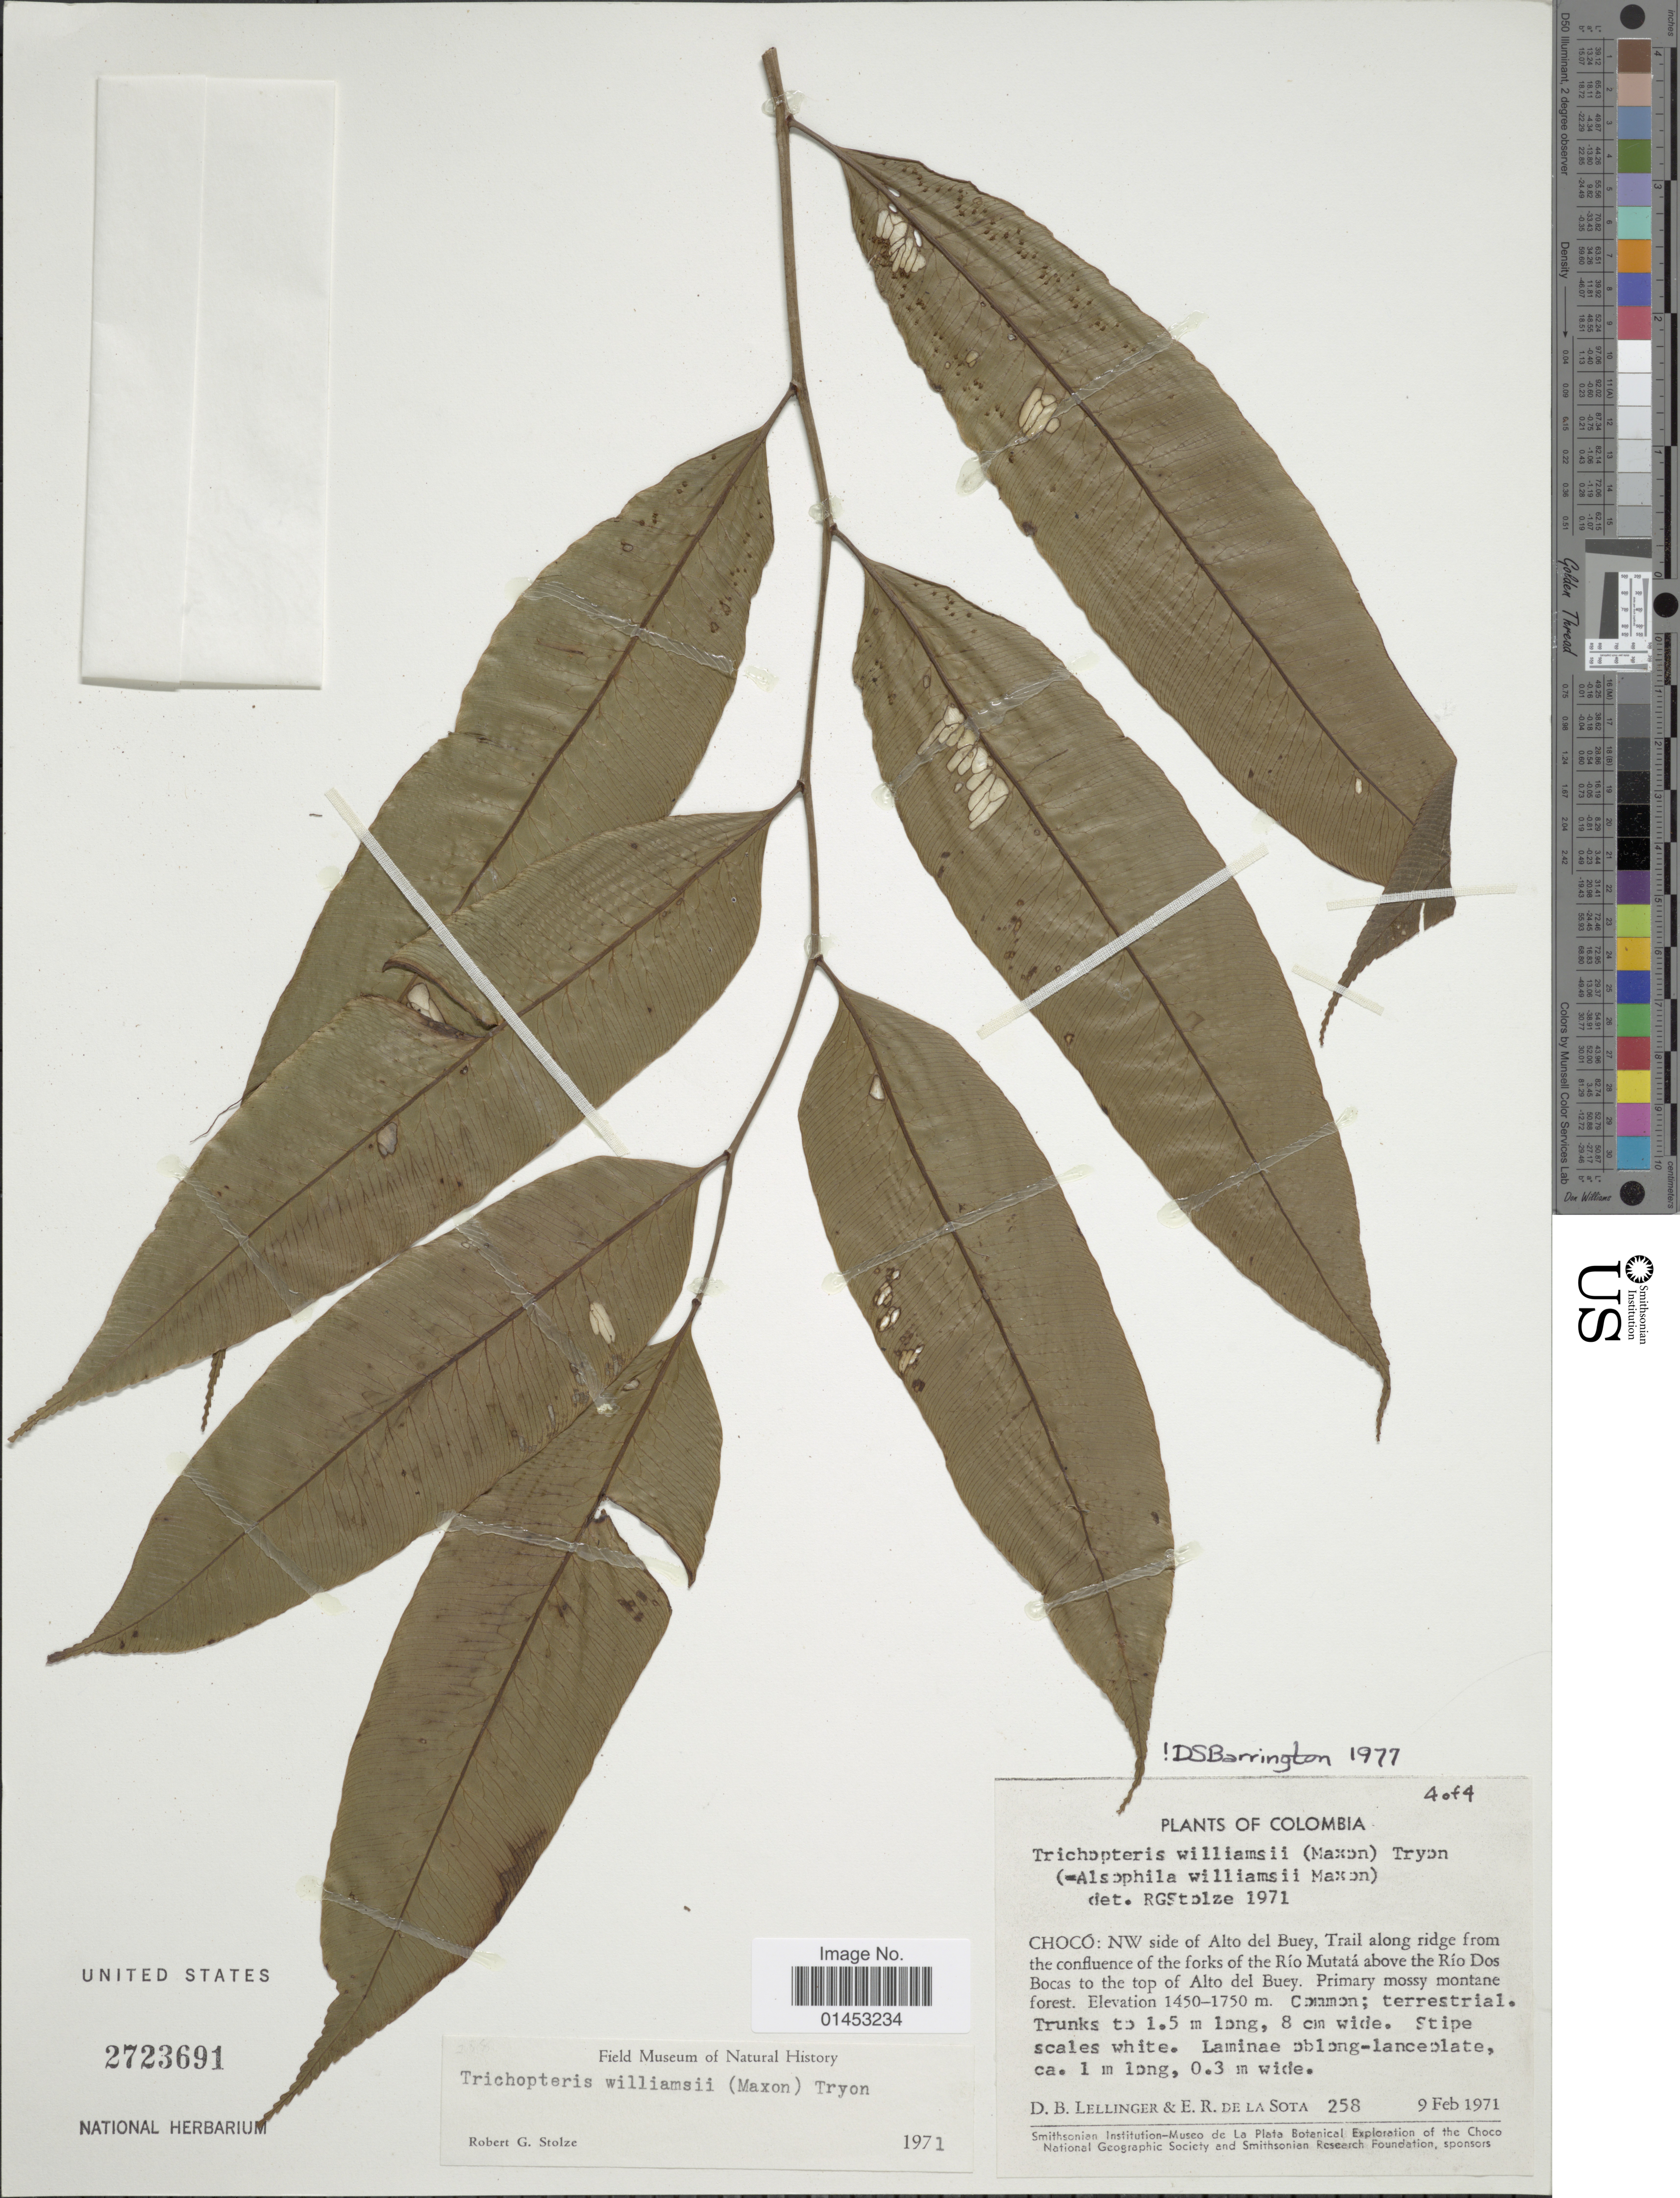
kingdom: Plantae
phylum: Tracheophyta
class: Polypodiopsida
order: Cyatheales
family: Cyatheaceae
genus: Cyathea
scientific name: Cyathea williamsii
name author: (Maxon) Domin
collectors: D. B. Lellinger & E. R. de la Sota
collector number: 258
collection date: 1971-02-09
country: Colombia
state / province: Chocó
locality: Chocó: NW side of Alto del Buey, trail along ridge from the confluence of the forks of the RIo Mutatá above the Rio Dos Bocas to the top of Alto del Buey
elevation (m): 1450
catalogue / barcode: US 2723691